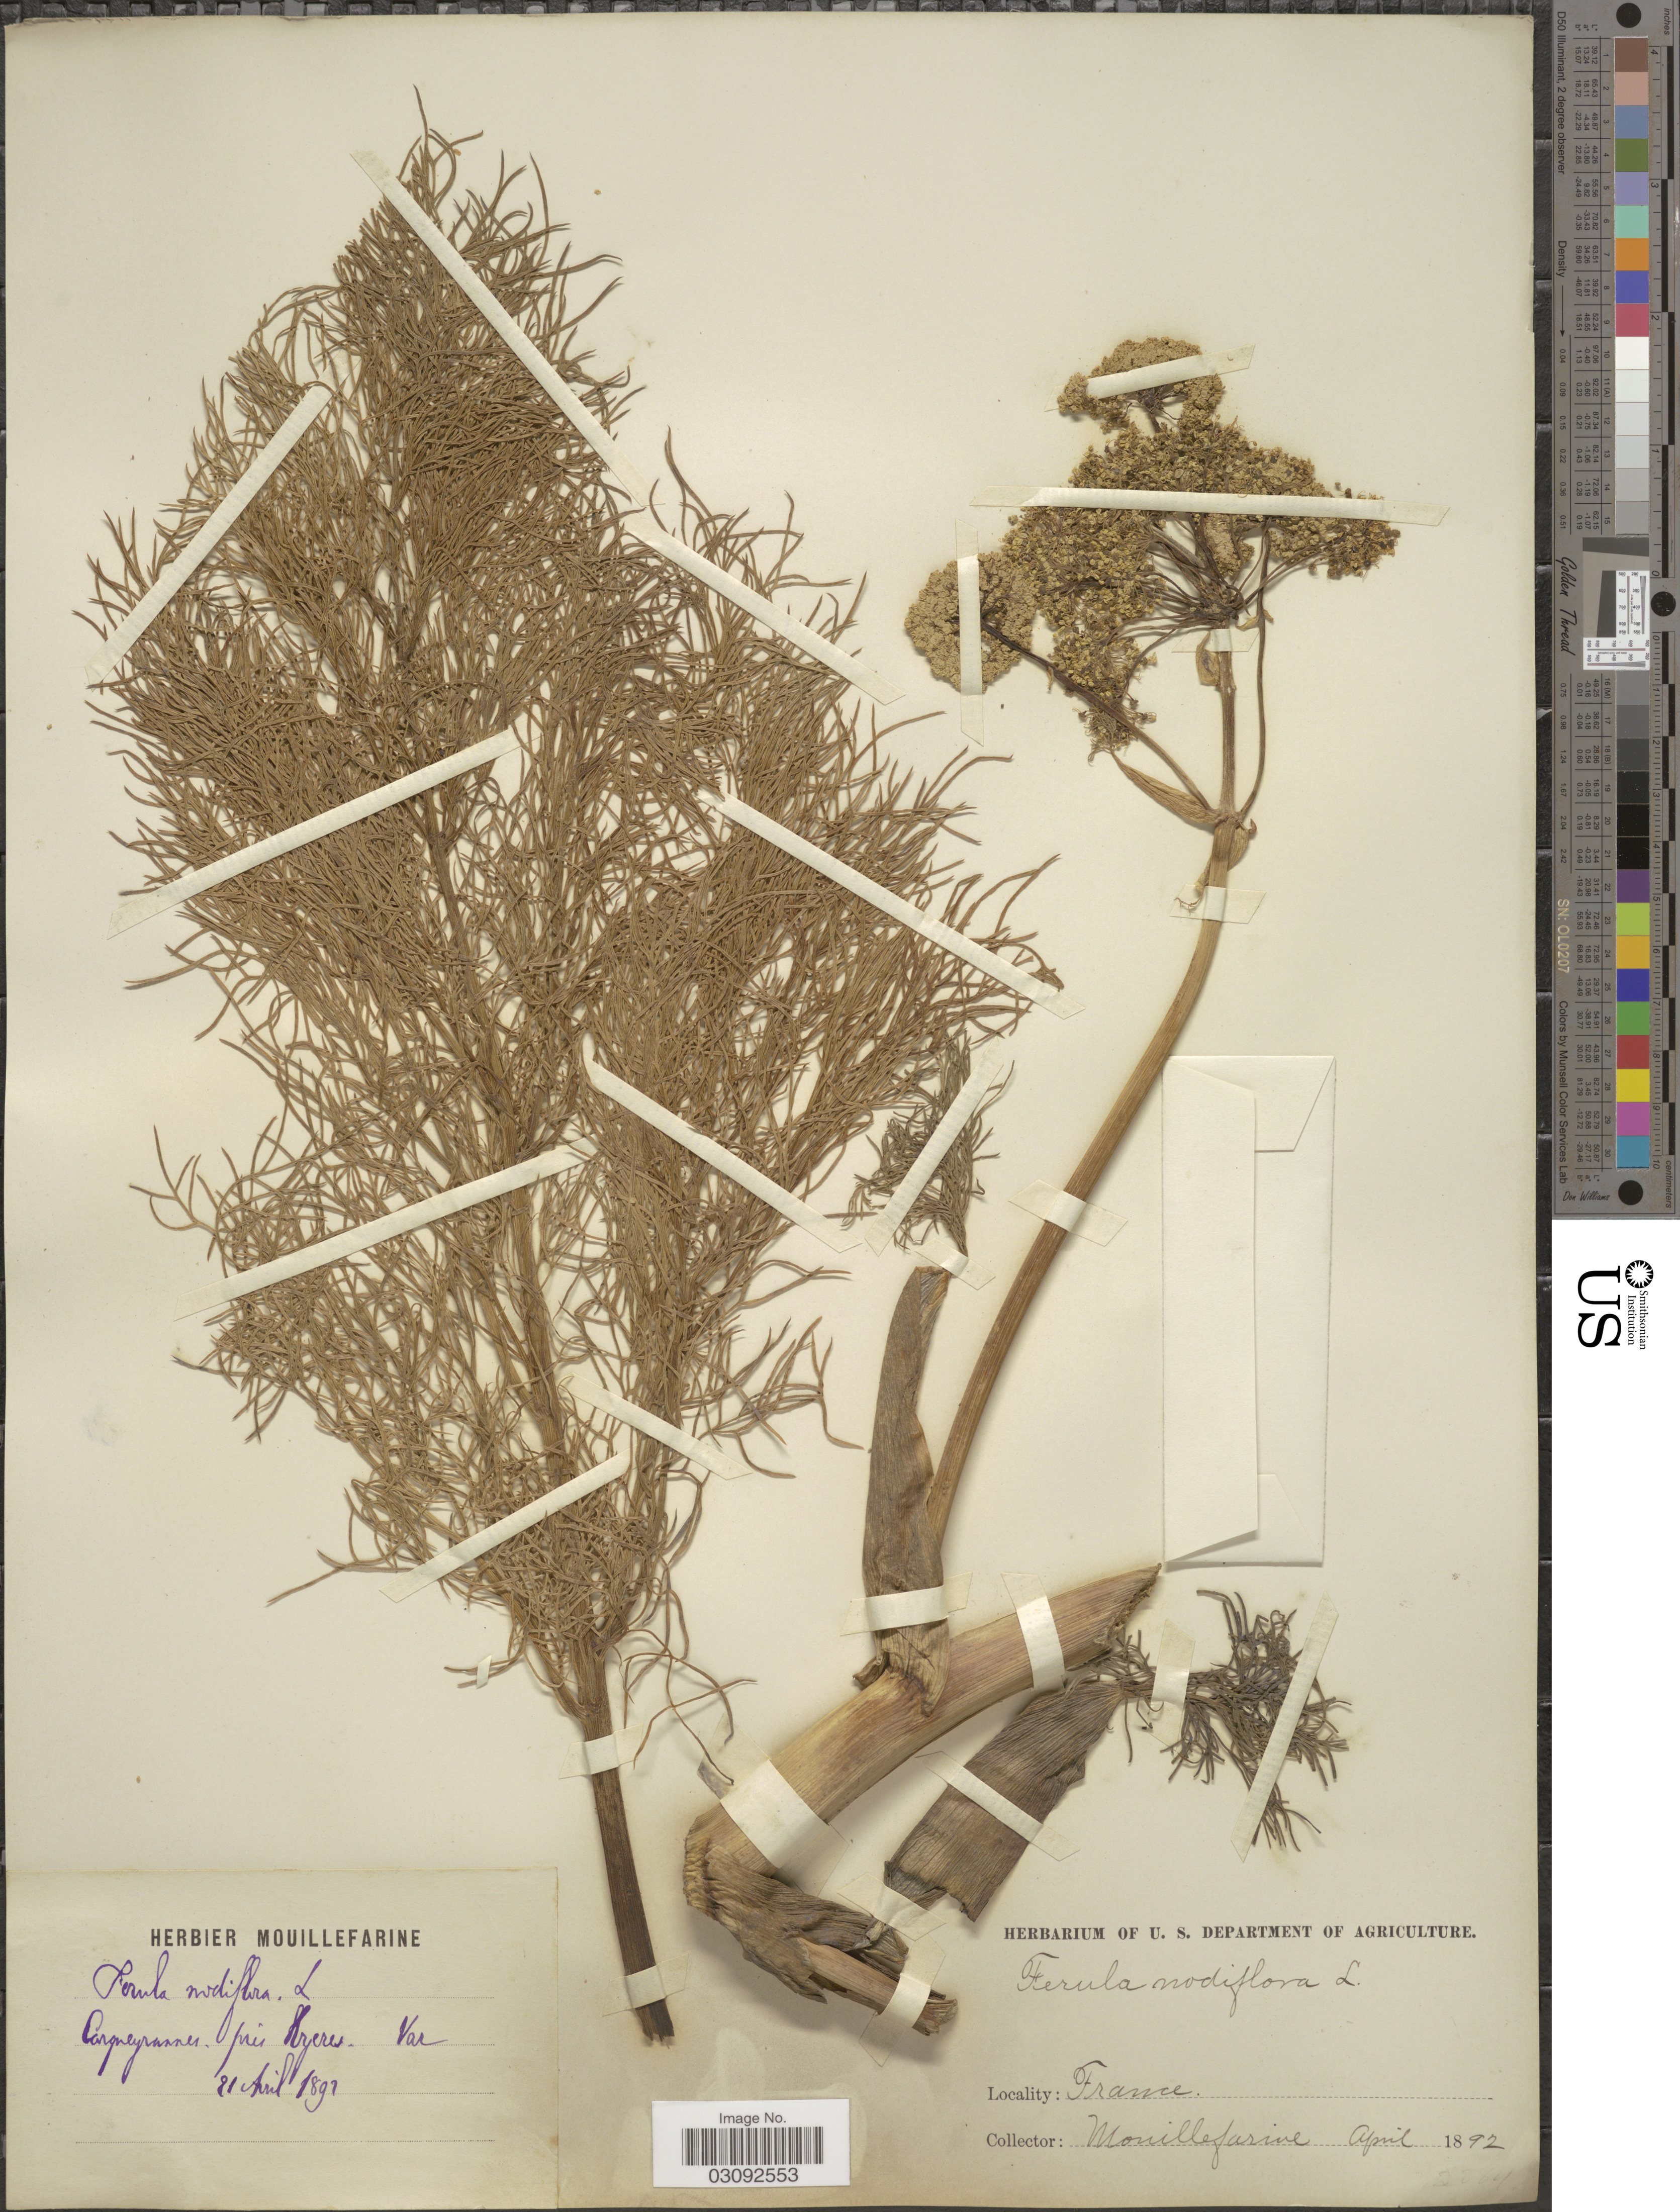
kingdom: Plantae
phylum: Tracheophyta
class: Magnoliopsida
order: Apiales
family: Apiaceae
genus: Ferula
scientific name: Ferula nodiflora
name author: L.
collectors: A. Mouillefarine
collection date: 1892-04-21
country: France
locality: Carqueyrannes prés Hyeres. Var.